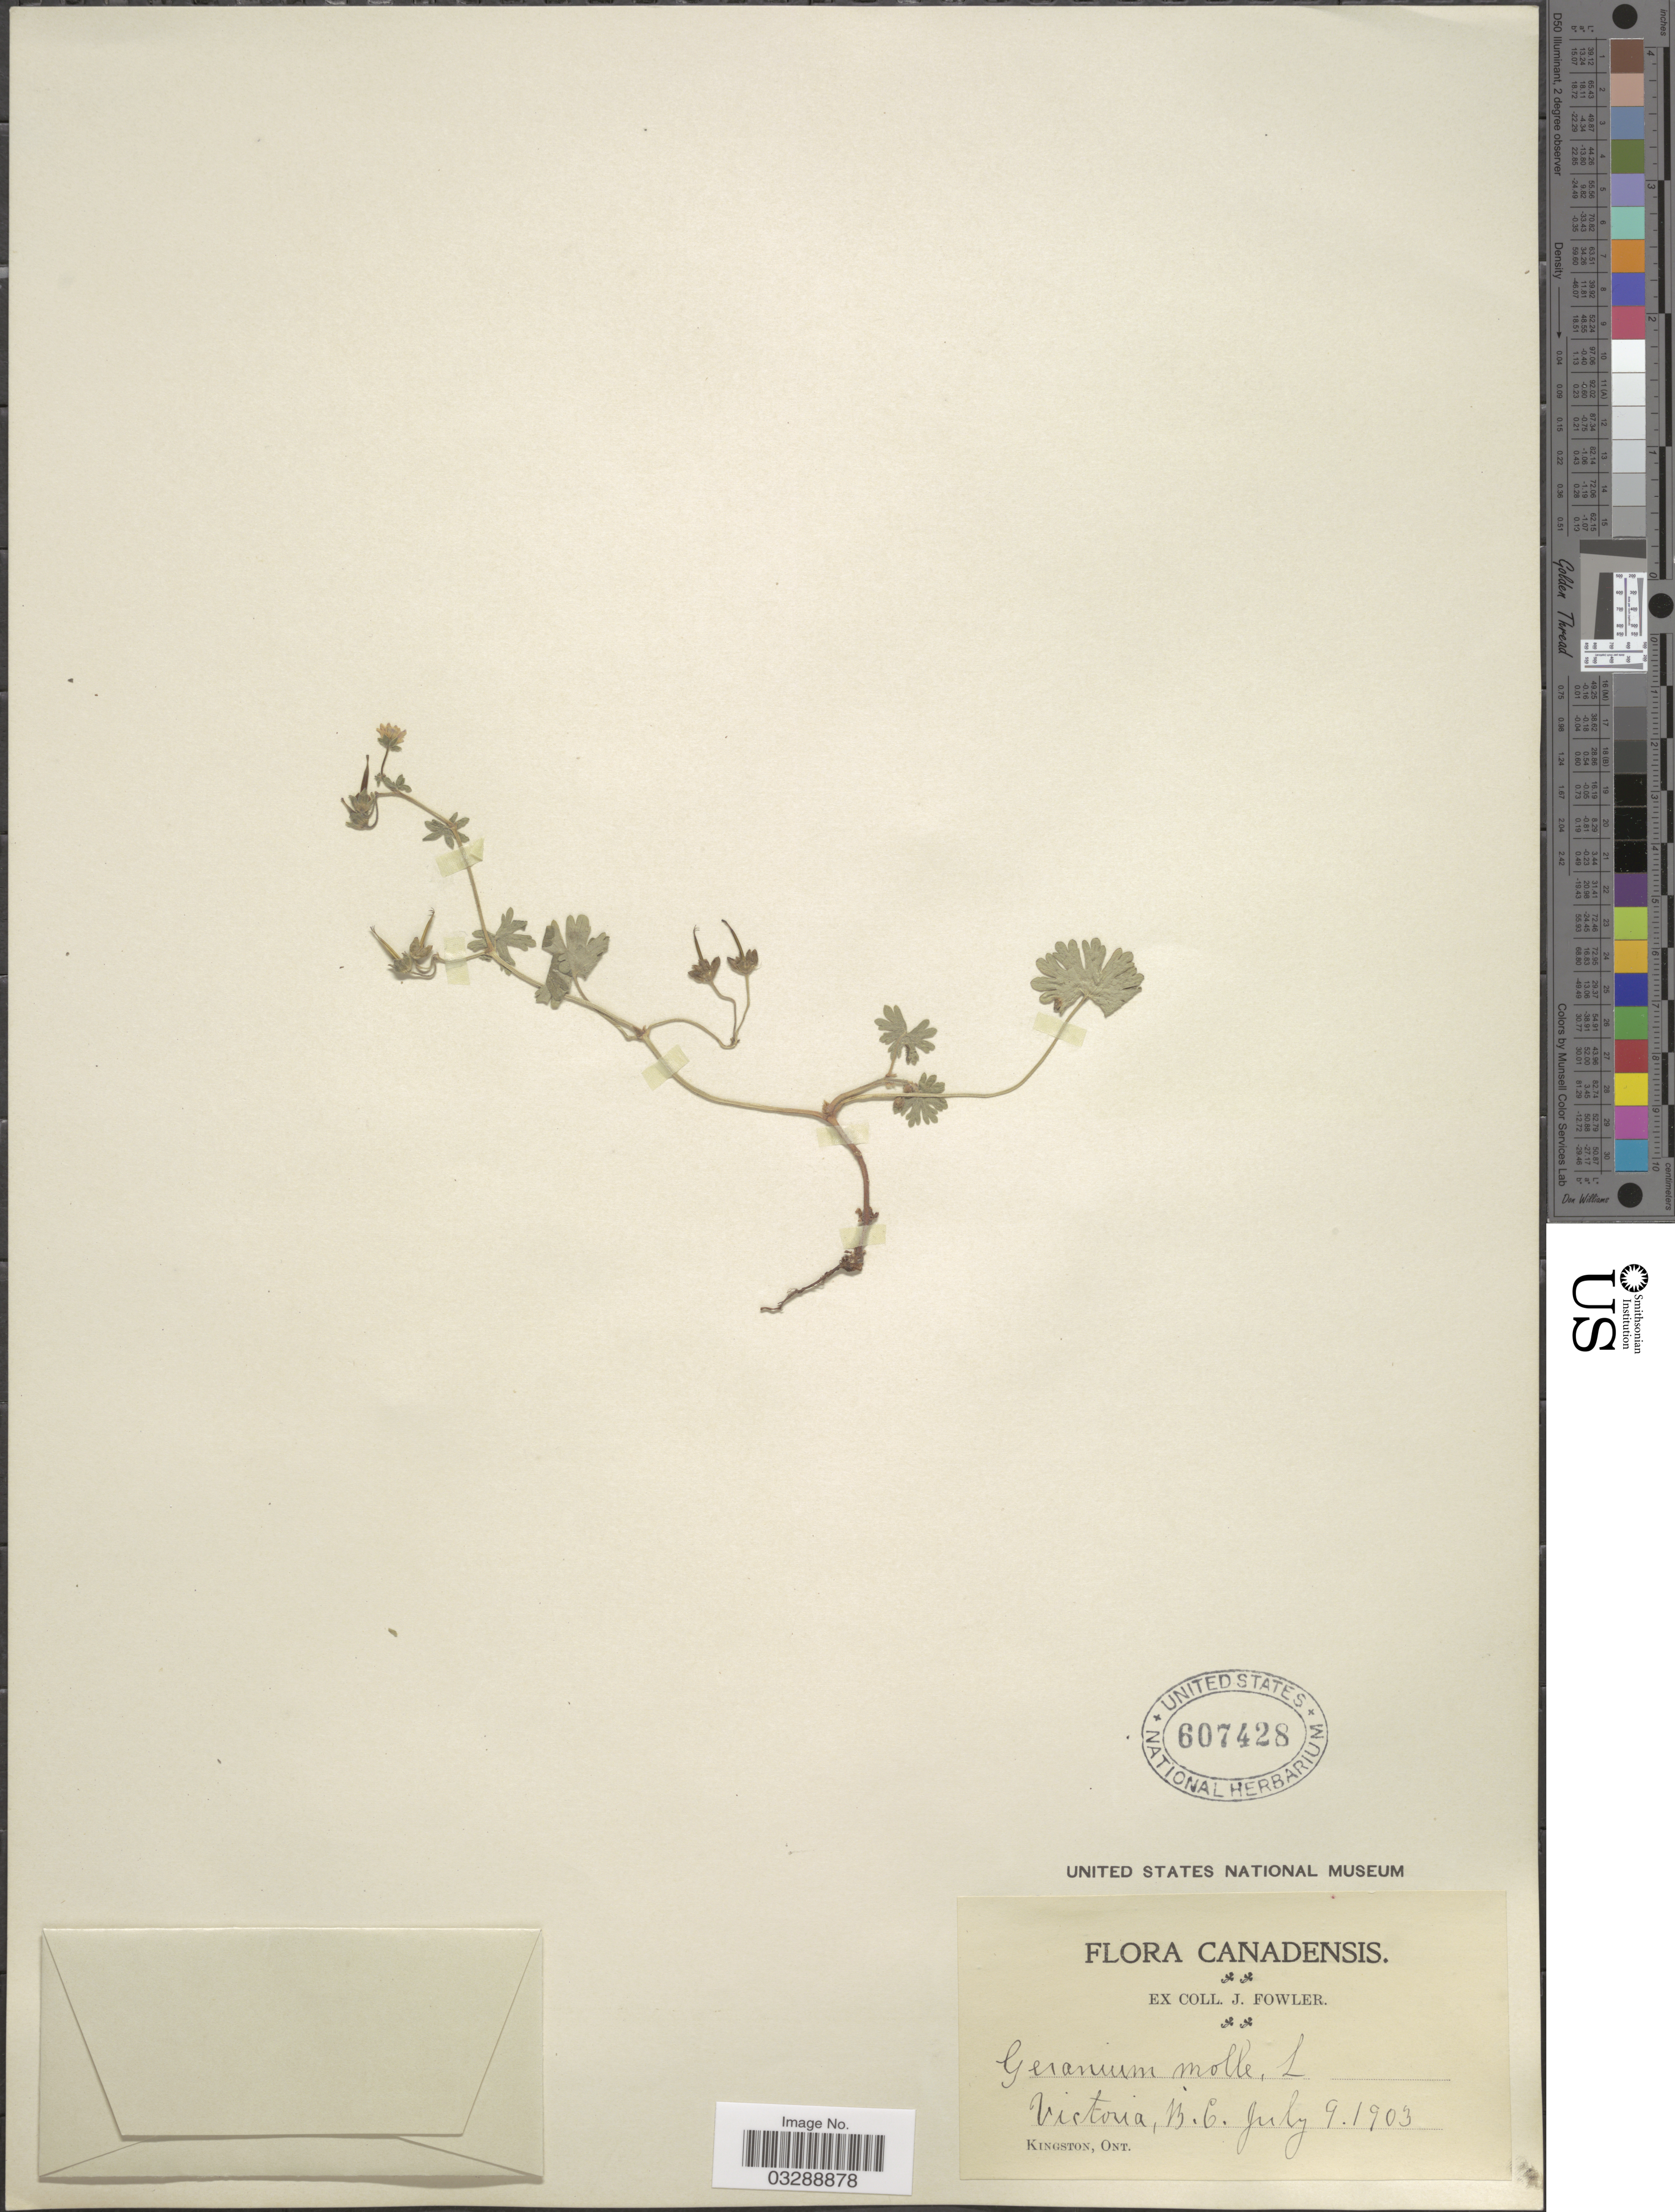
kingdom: Plantae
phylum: Tracheophyta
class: Magnoliopsida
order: Geraniales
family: Geraniaceae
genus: Geranium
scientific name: Geranium molle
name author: L.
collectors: J. Fowler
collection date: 1903-07-09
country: Canada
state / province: British Columbia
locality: Victoria.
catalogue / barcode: US 607428